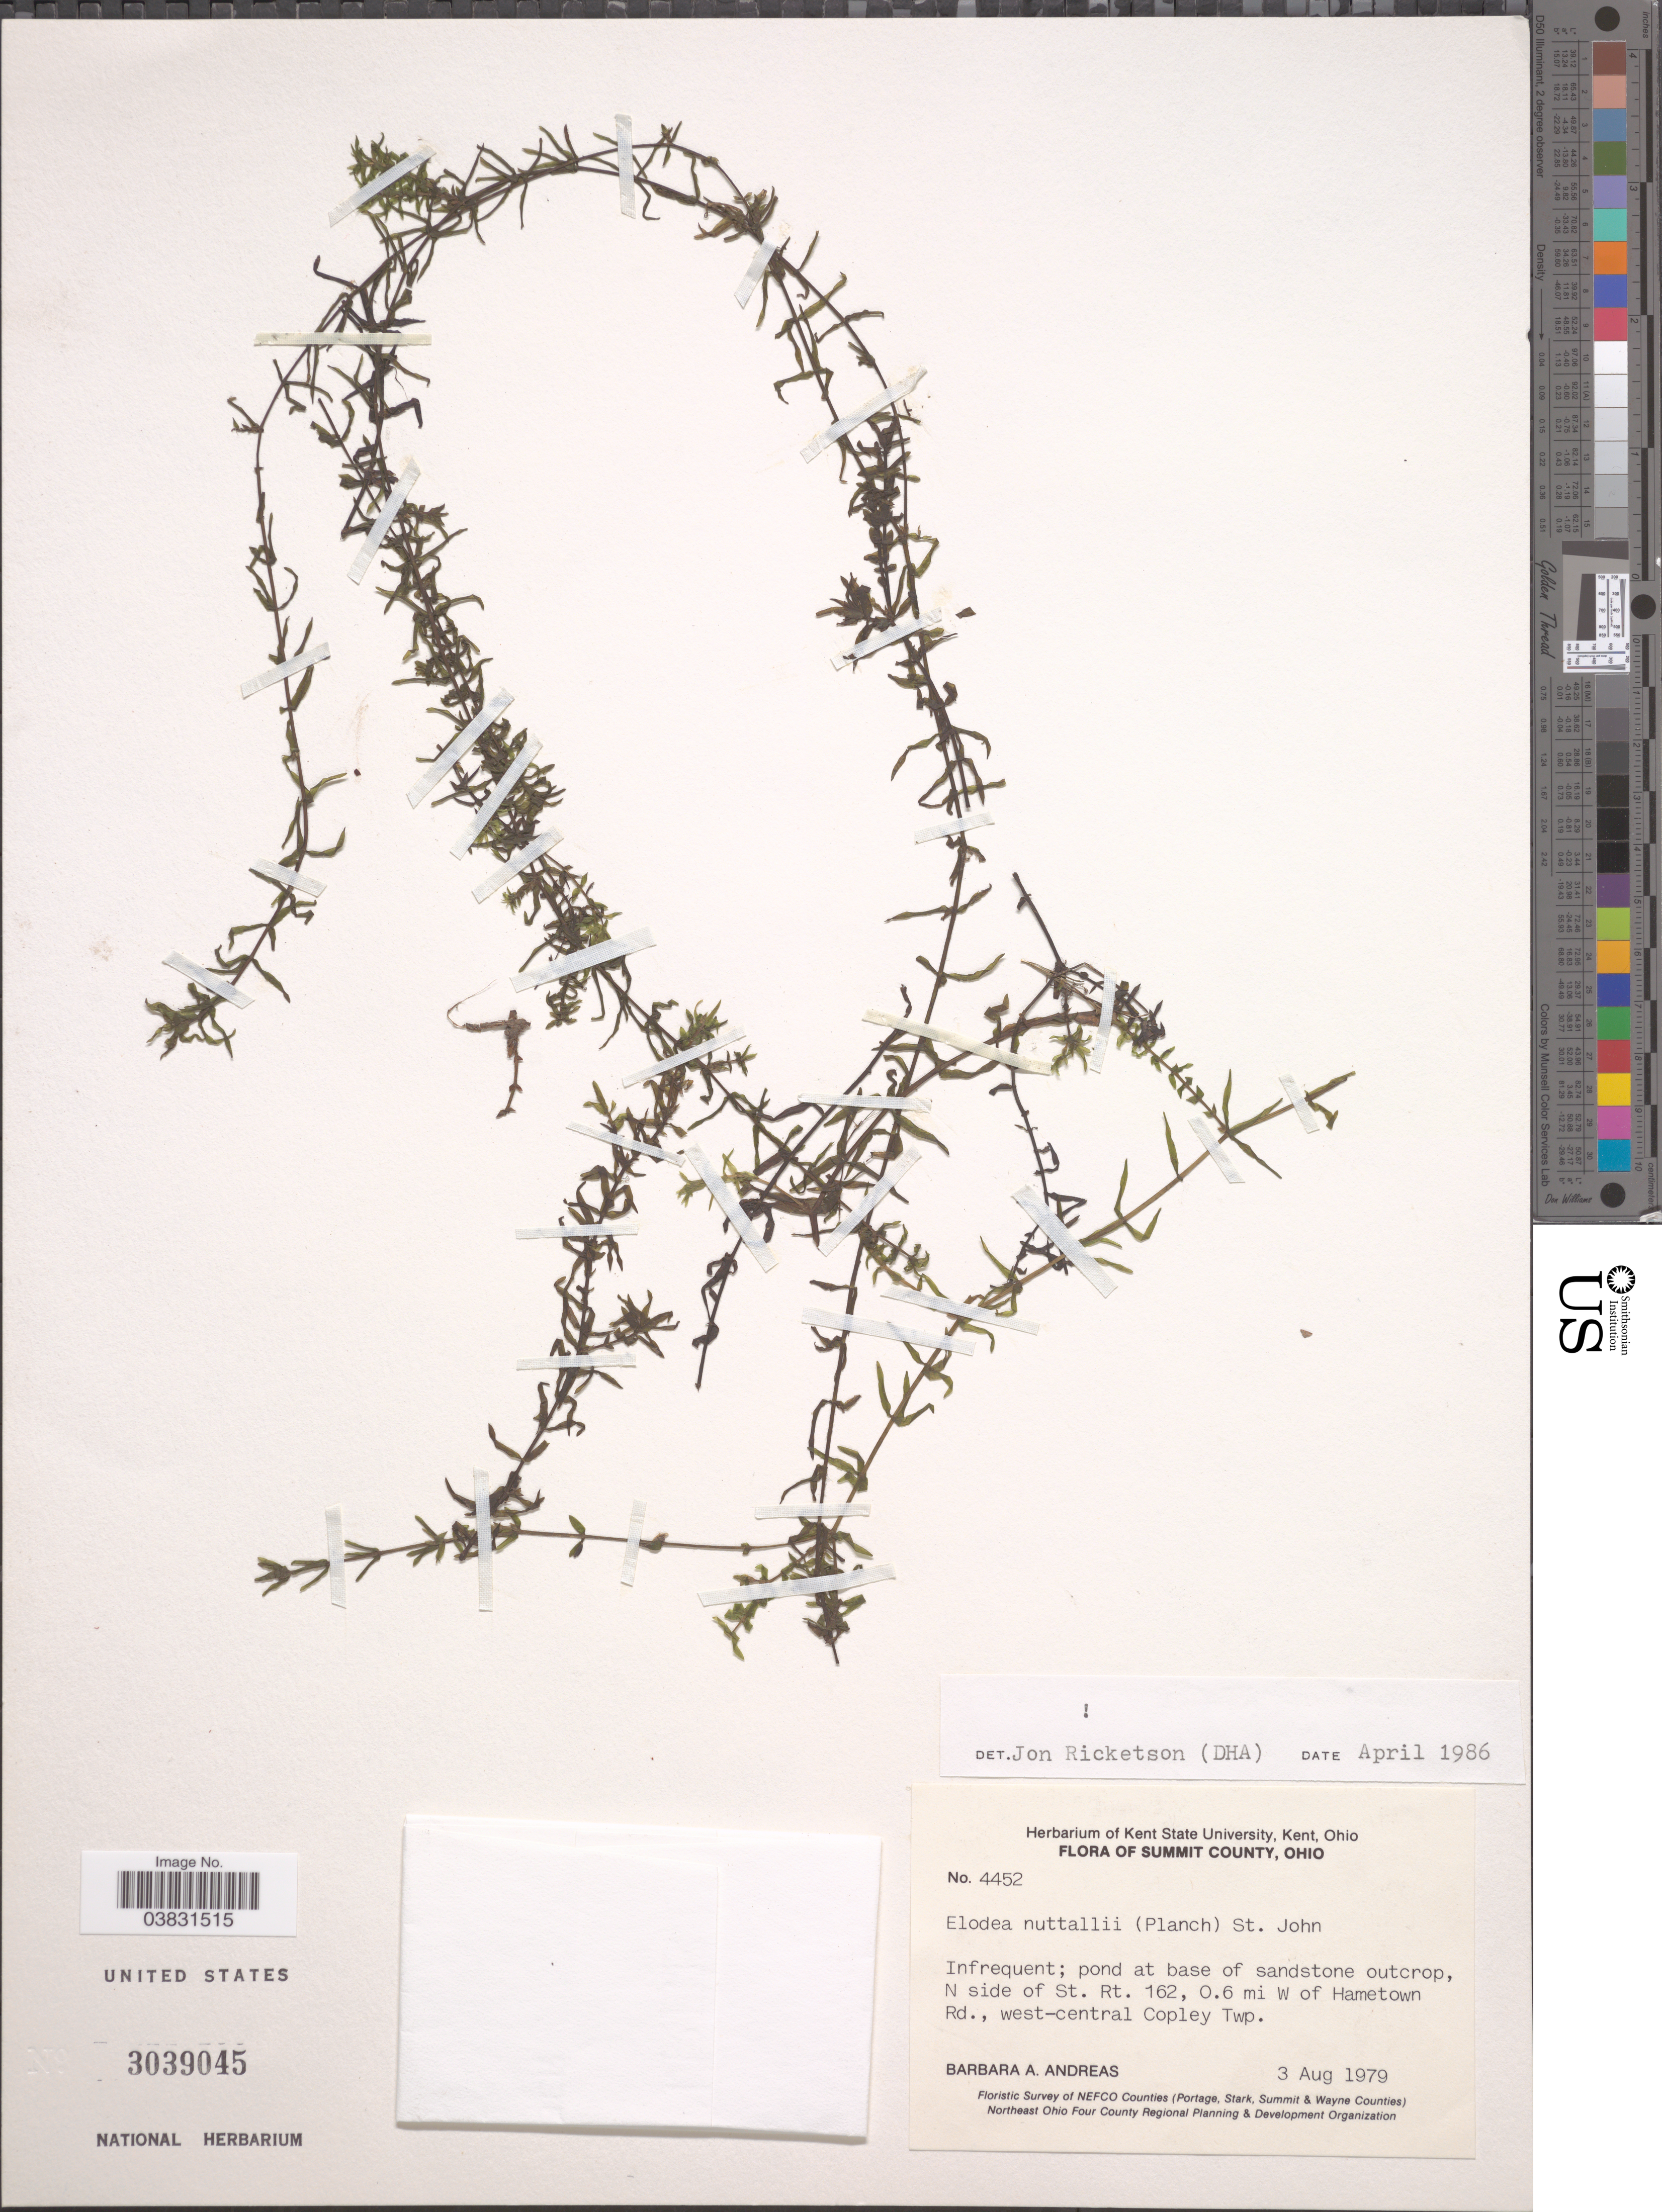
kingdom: Plantae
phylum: Tracheophyta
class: Liliopsida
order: Alismatales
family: Hydrocharitaceae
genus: Elodea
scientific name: Elodea nuttallii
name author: (Planch.) H. St. John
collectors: B. A. Andreas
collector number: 4452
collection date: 1979-08-03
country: United States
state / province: Ohio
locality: Summit County. N side of St. Rt. 162, 0.6 mi W of Hametown Rd., west-central copley Twp.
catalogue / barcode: US 3039045